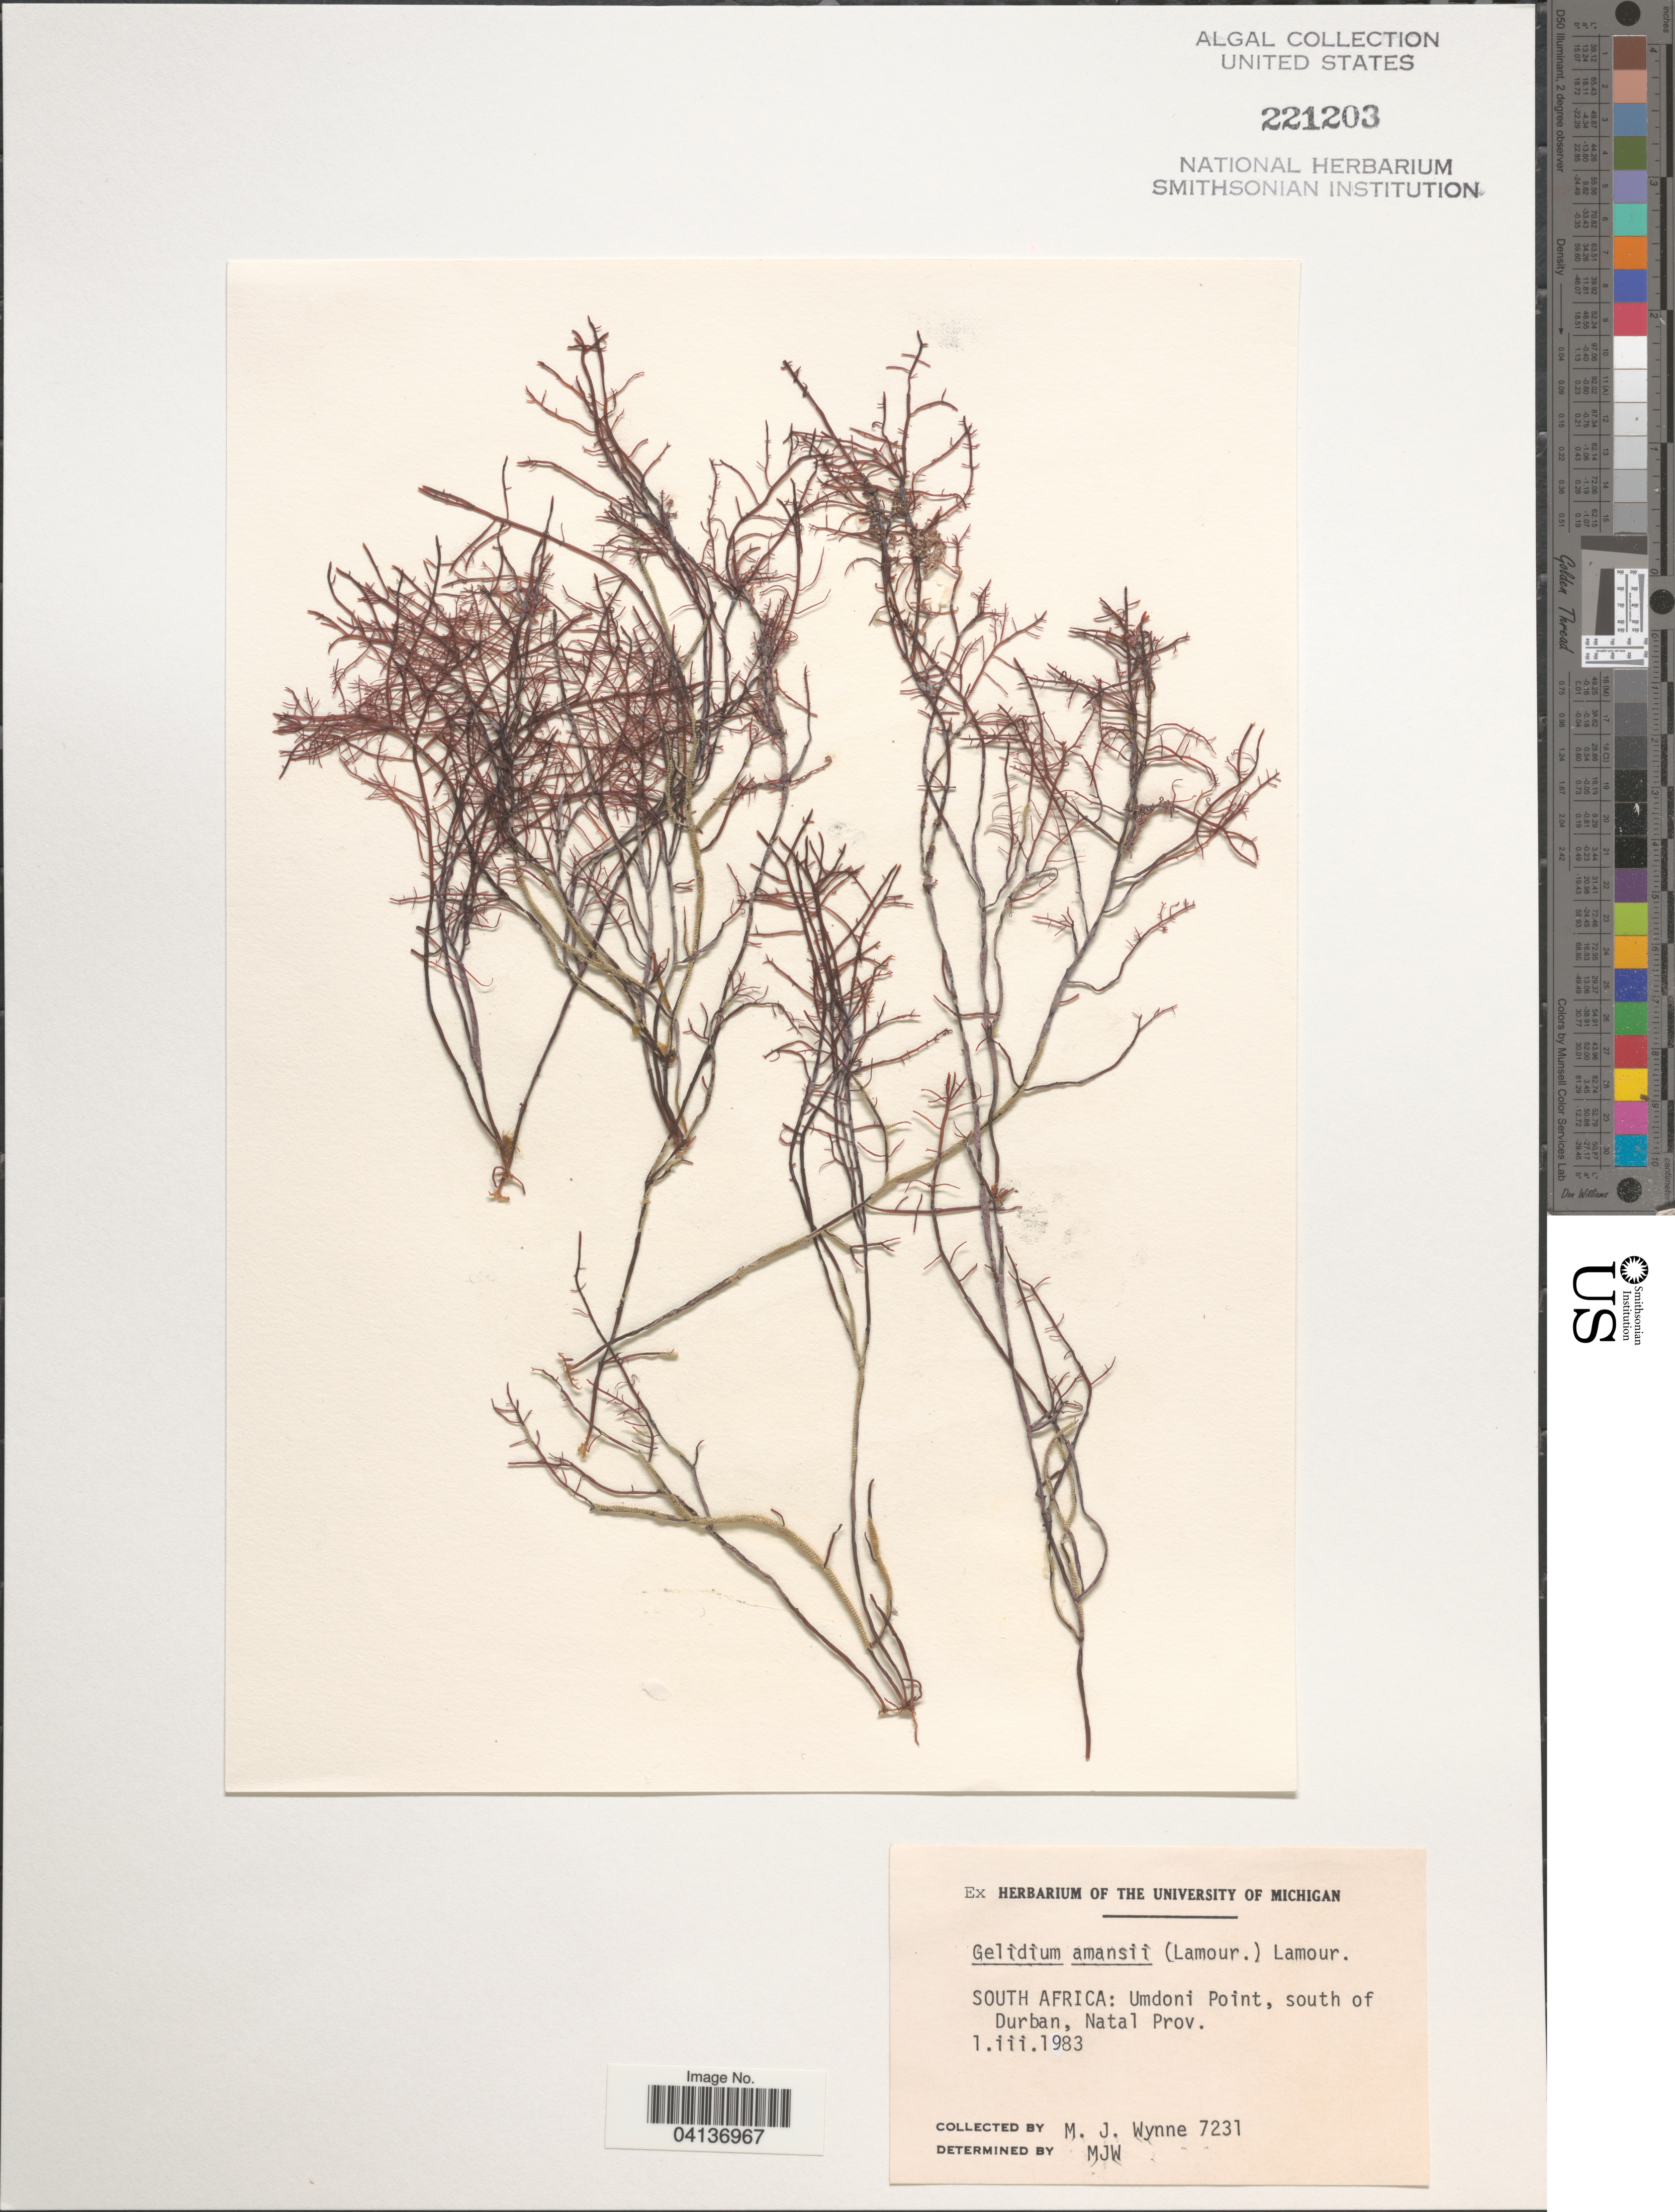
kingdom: Plantae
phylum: Rhodophyta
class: Florideophyceae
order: Gelidiales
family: Gelidiaceae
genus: Gelidium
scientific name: Gelidium amansii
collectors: M.J. Wynne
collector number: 7231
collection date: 1983-03-01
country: South Africa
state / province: KwaZulu-Natal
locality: Umdoni Point, south of Durban, Natal Prov.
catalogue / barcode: US 221203